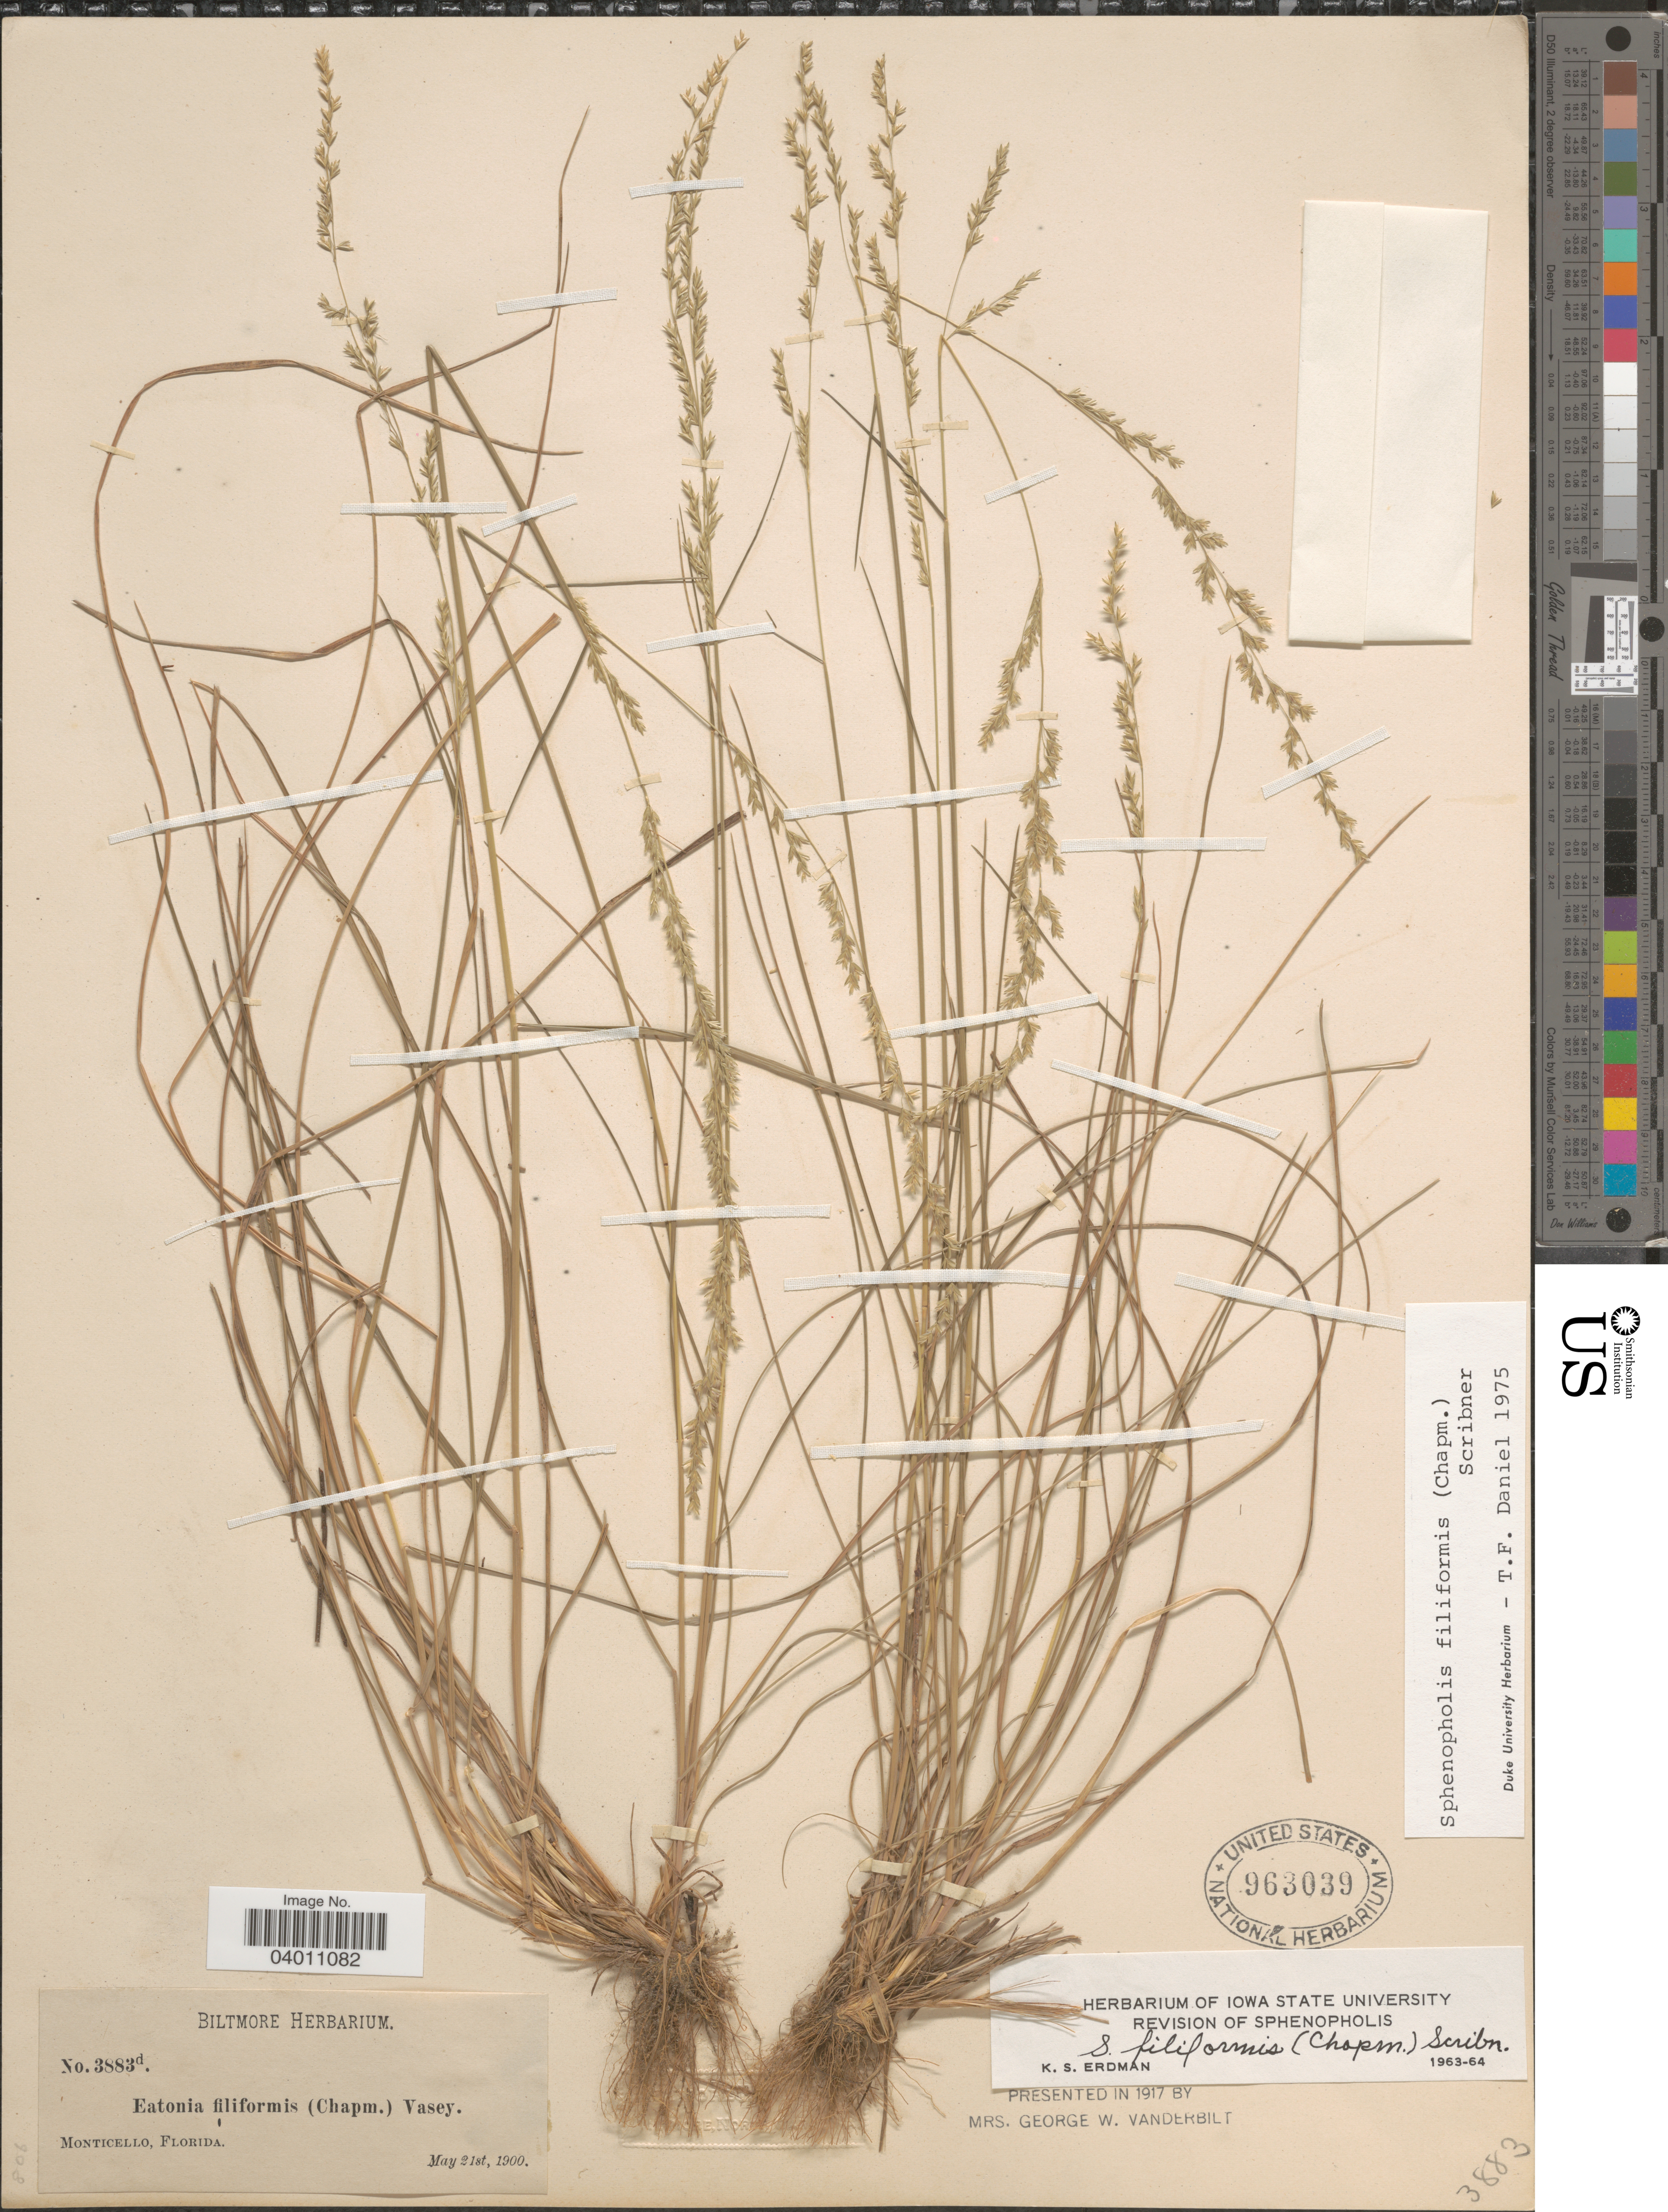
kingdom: Plantae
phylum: Tracheophyta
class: Liliopsida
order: Poales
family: Poaceae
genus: Sphenopholis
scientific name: Sphenopholis filiformis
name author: (Chapm.) Scribn.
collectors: ex herb. Biltmore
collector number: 3883d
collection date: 1900-05-21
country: United States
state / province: Florida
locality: Monticello.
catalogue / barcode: US 963039